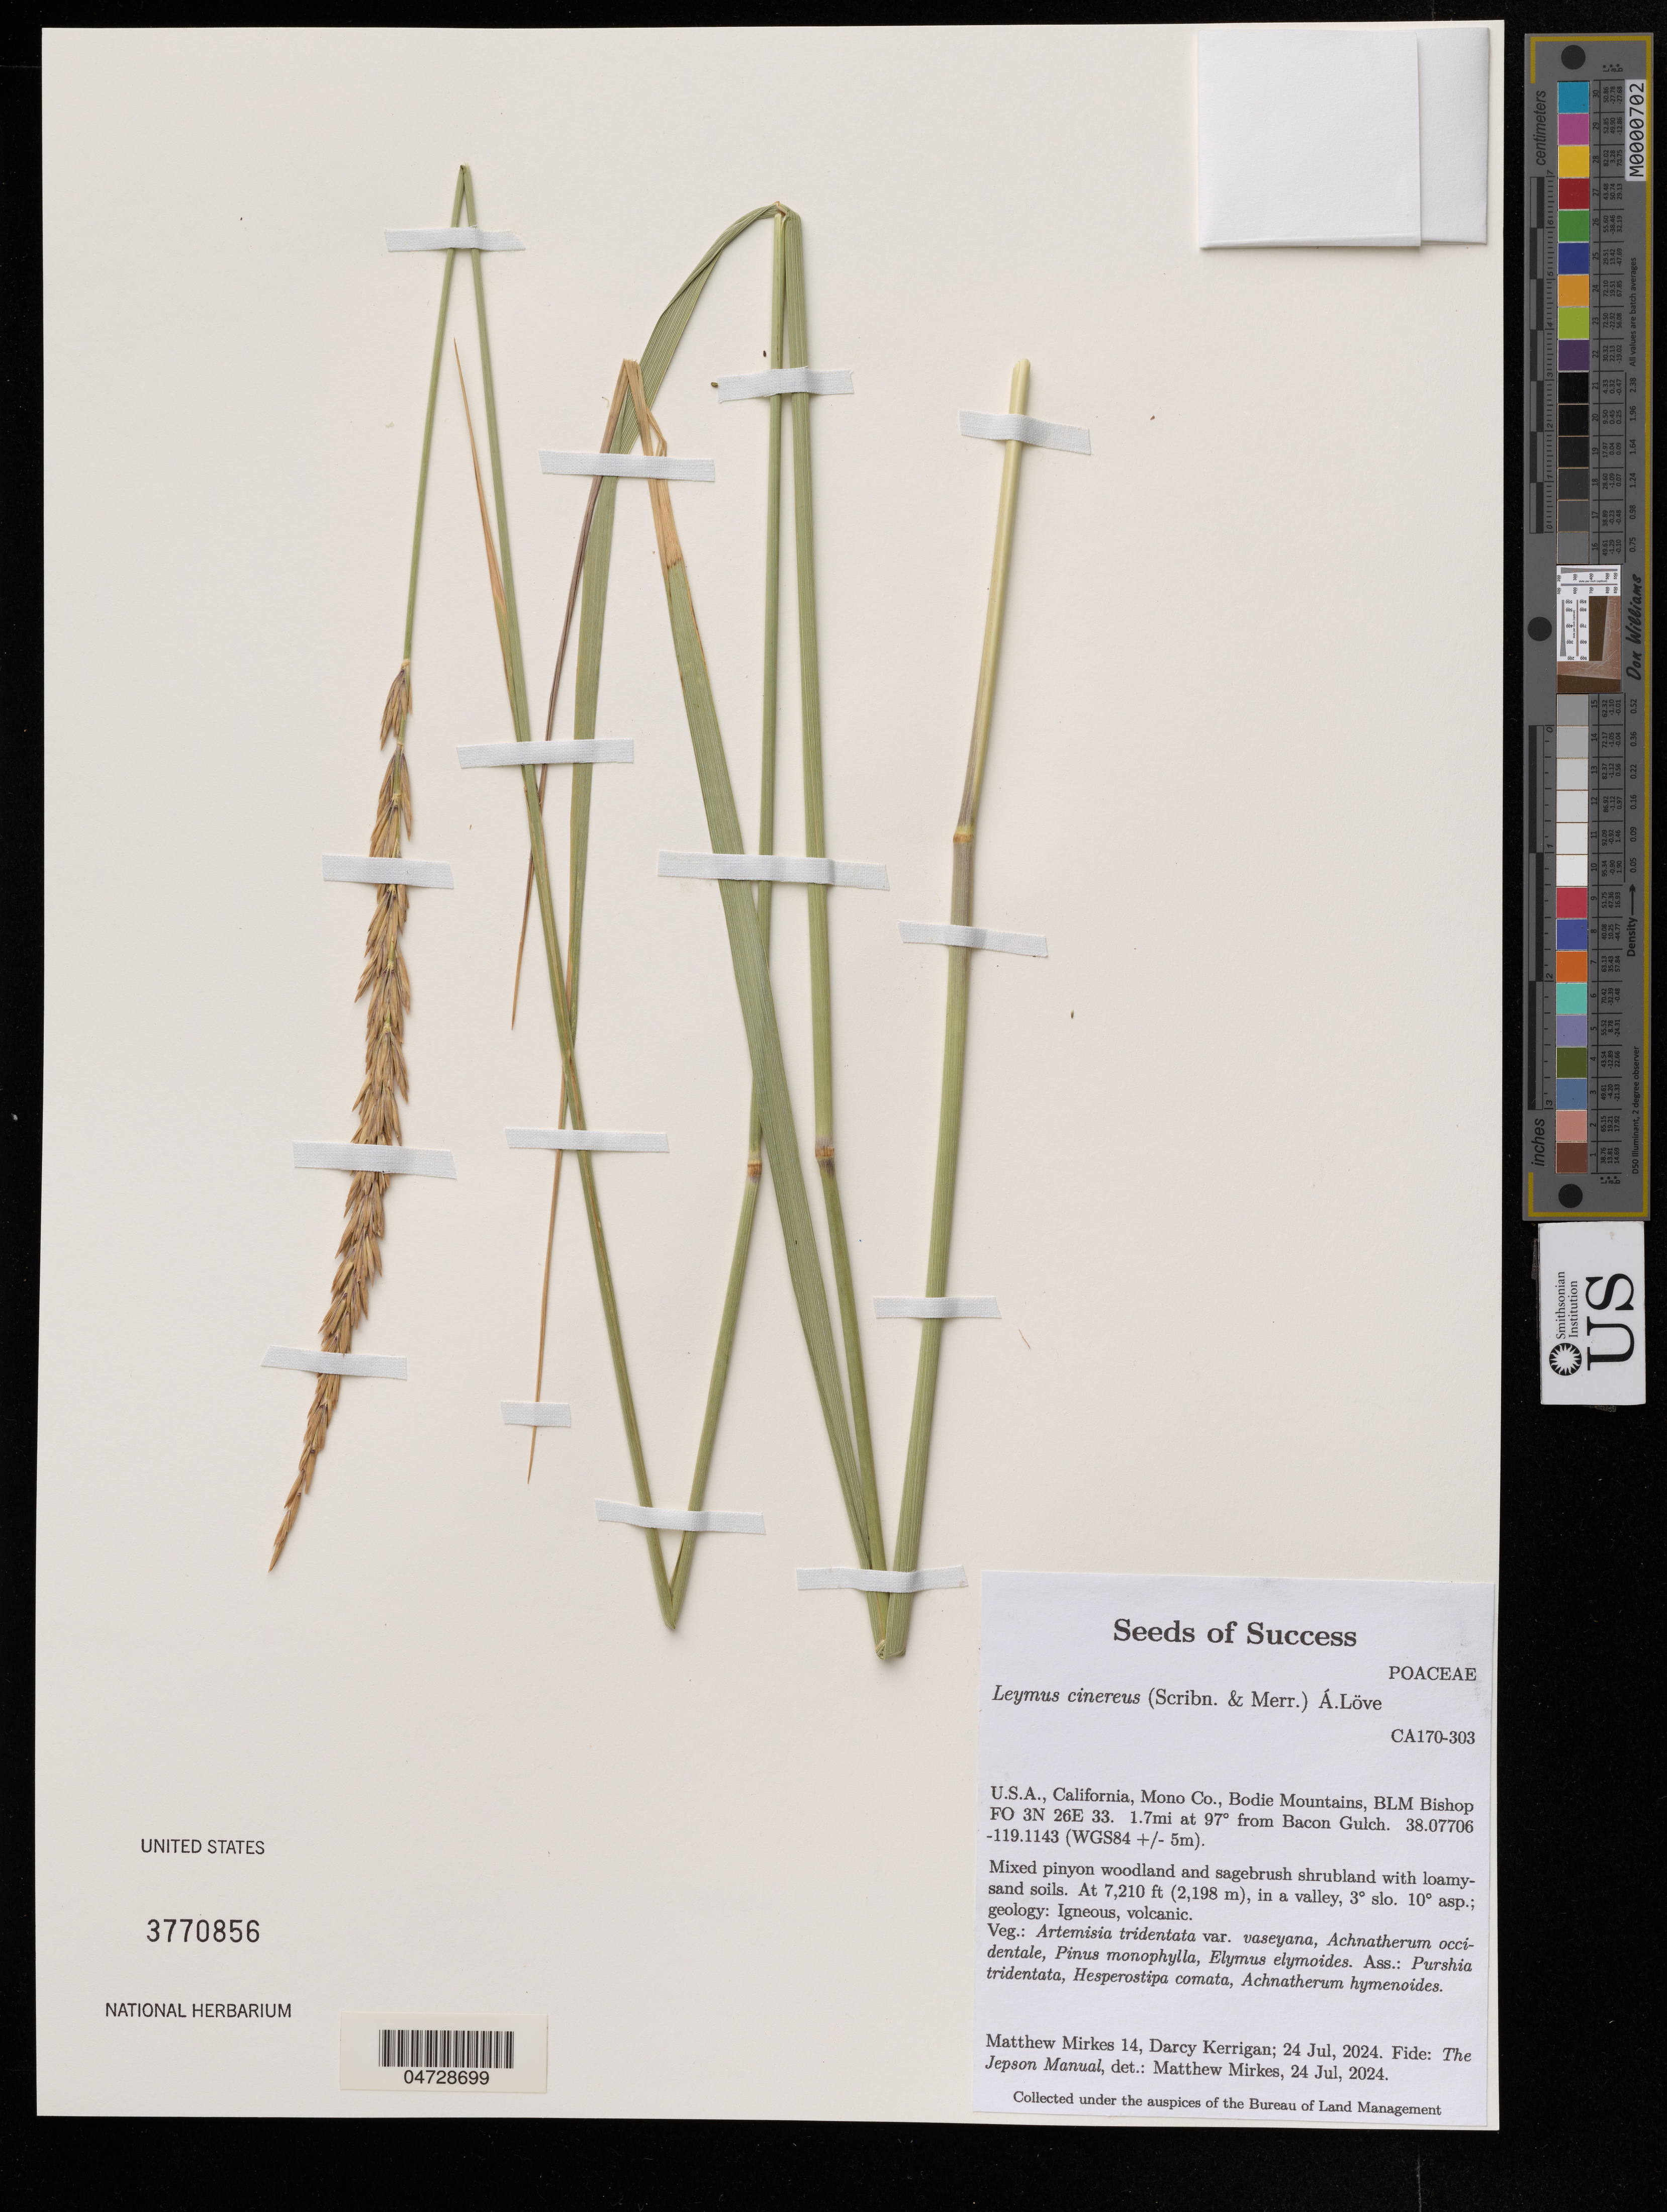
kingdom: Plantae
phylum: Tracheophyta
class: Liliopsida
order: Poales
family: Poaceae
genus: Leymus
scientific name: Leymus cinereus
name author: (Scribn. & Merr.) Á. Löve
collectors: M. Mirkes & D. Kerrigan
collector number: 14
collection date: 2024-07-24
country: United States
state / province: California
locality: Mono Co., Bodie Mountains, BLM Bishop FO.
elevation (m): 2198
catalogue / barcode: US 3770856